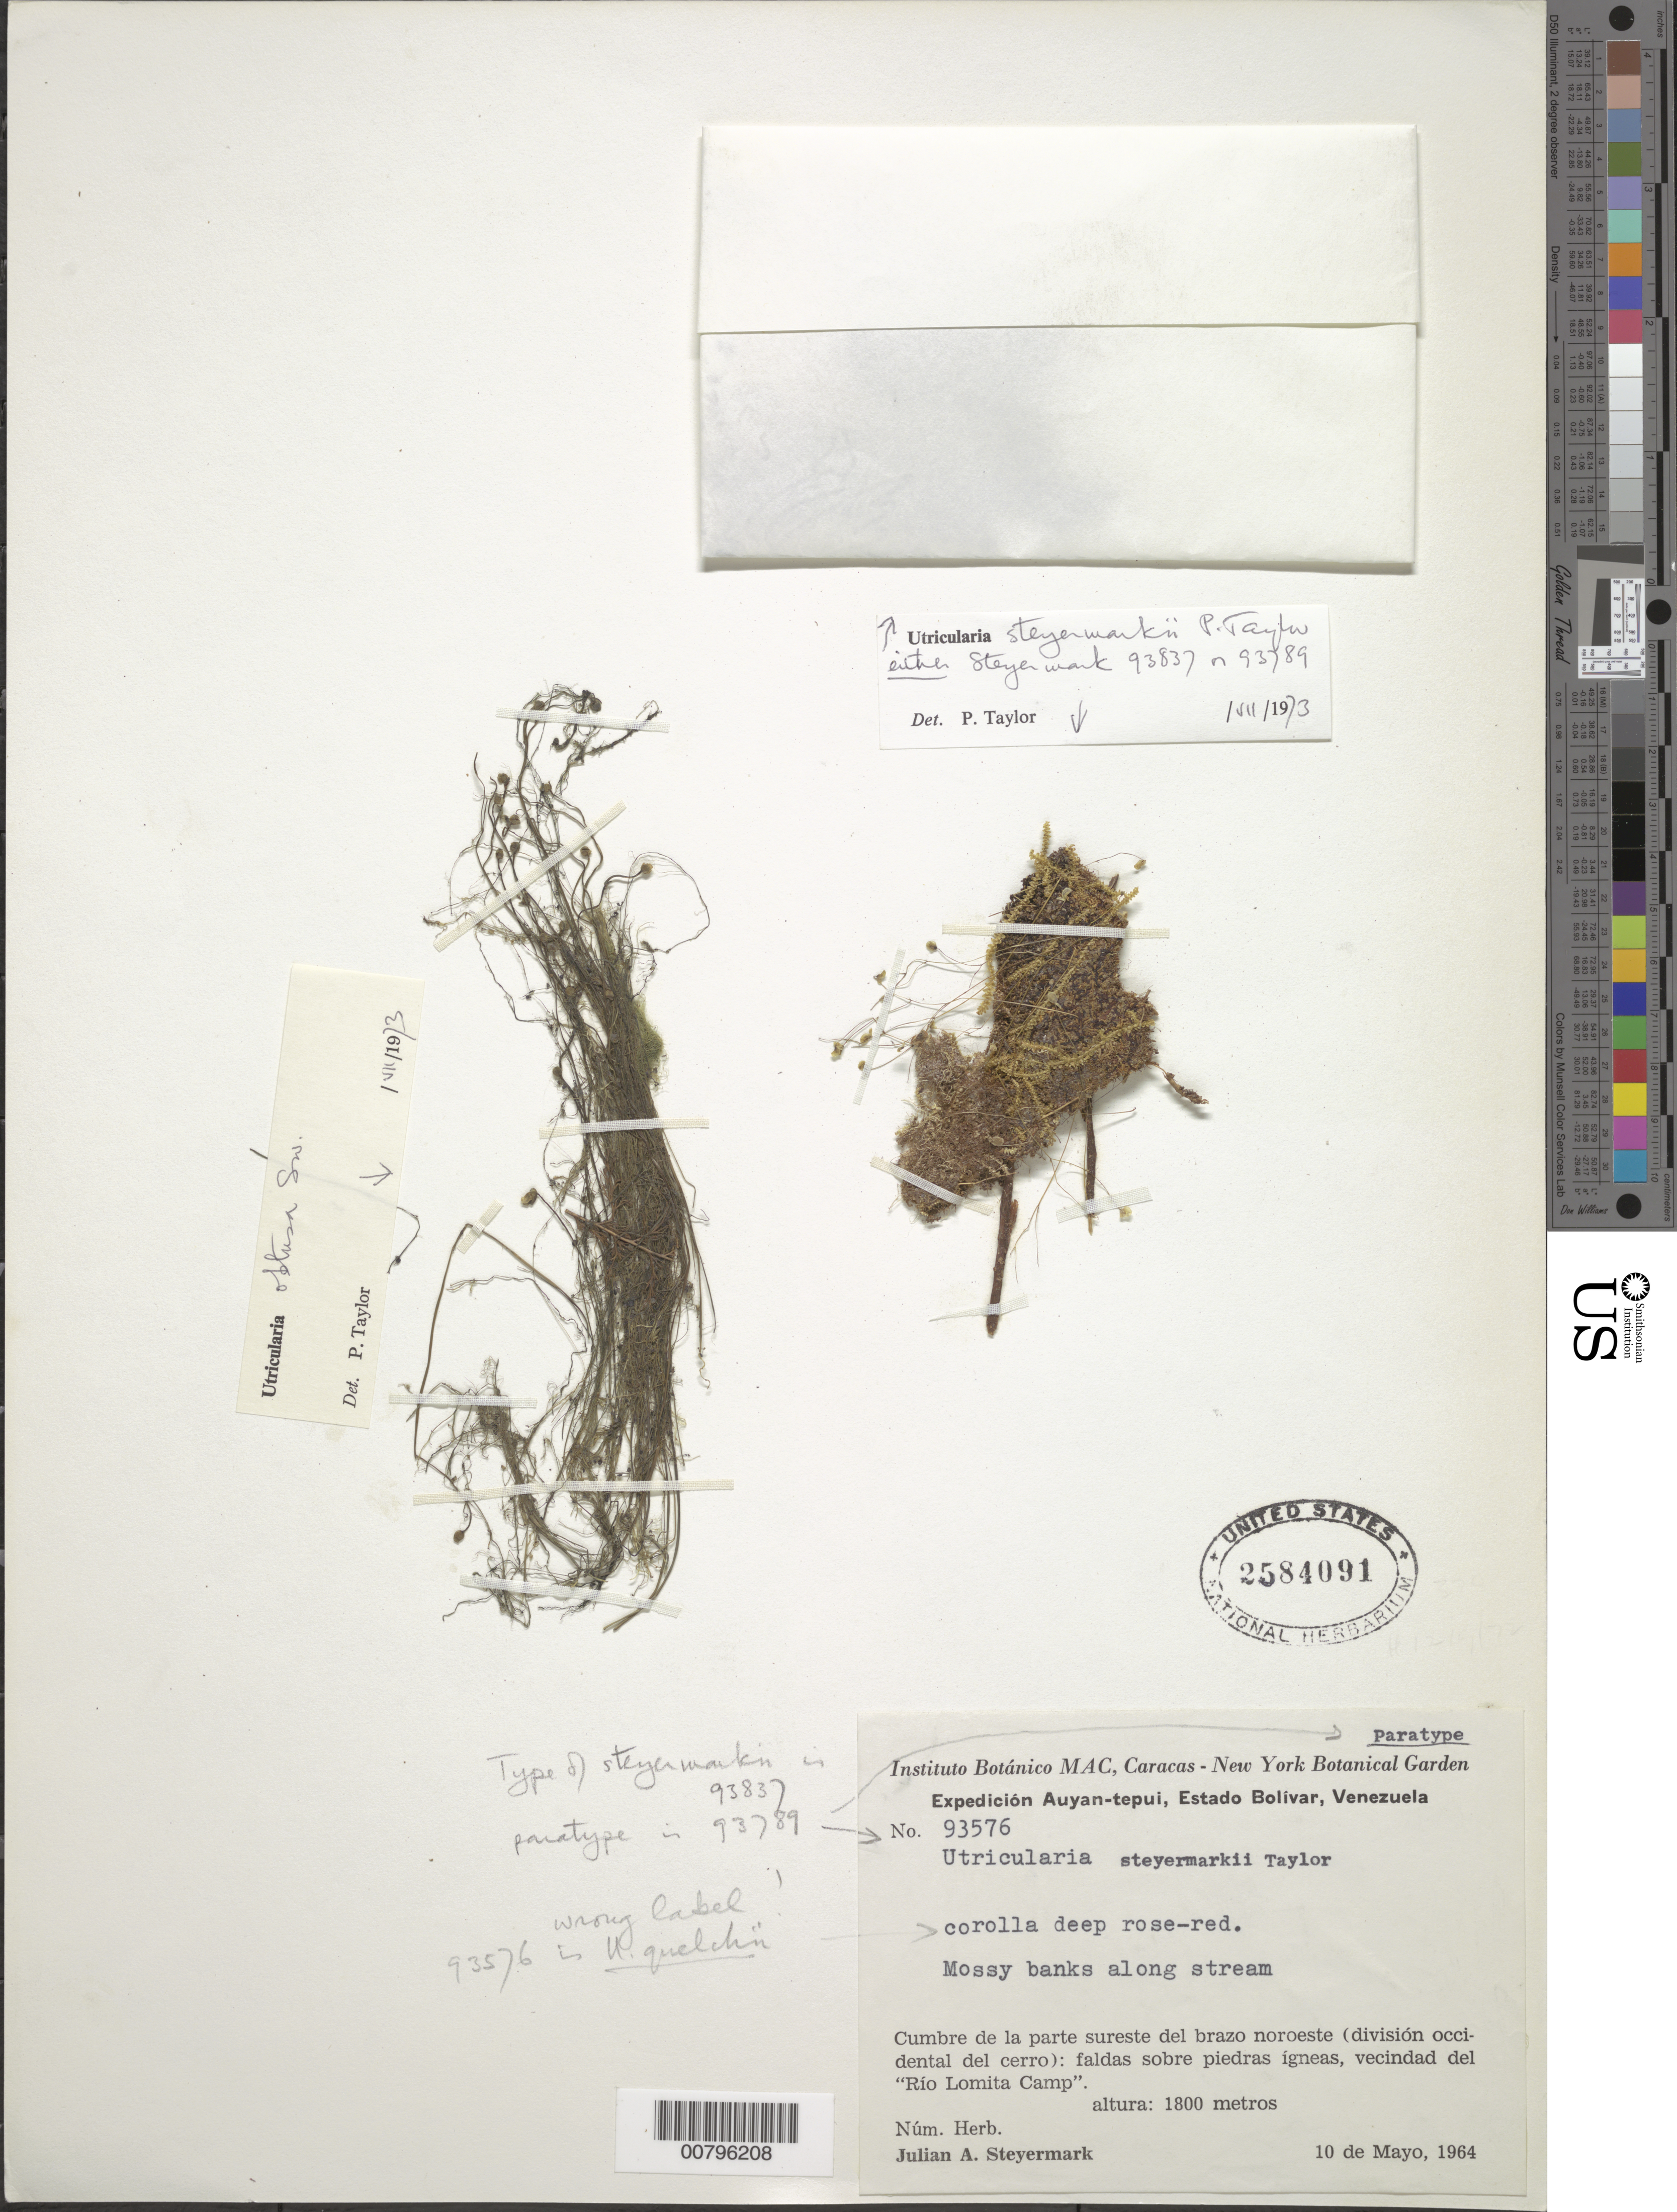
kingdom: Plantae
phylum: Tracheophyta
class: Magnoliopsida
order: Lamiales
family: Lentibulariaceae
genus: Utricularia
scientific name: Utricularia steyermarkii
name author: P. Taylor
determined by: Taylor, P.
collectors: J. Steyermark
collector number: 93576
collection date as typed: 10-May-64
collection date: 1964-05-10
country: Venezuela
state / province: Bolívar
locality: Auyan-tepuí, vic. Río Lomita Camp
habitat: Faldas sobre piedras igneas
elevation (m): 1800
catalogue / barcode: US 2584091